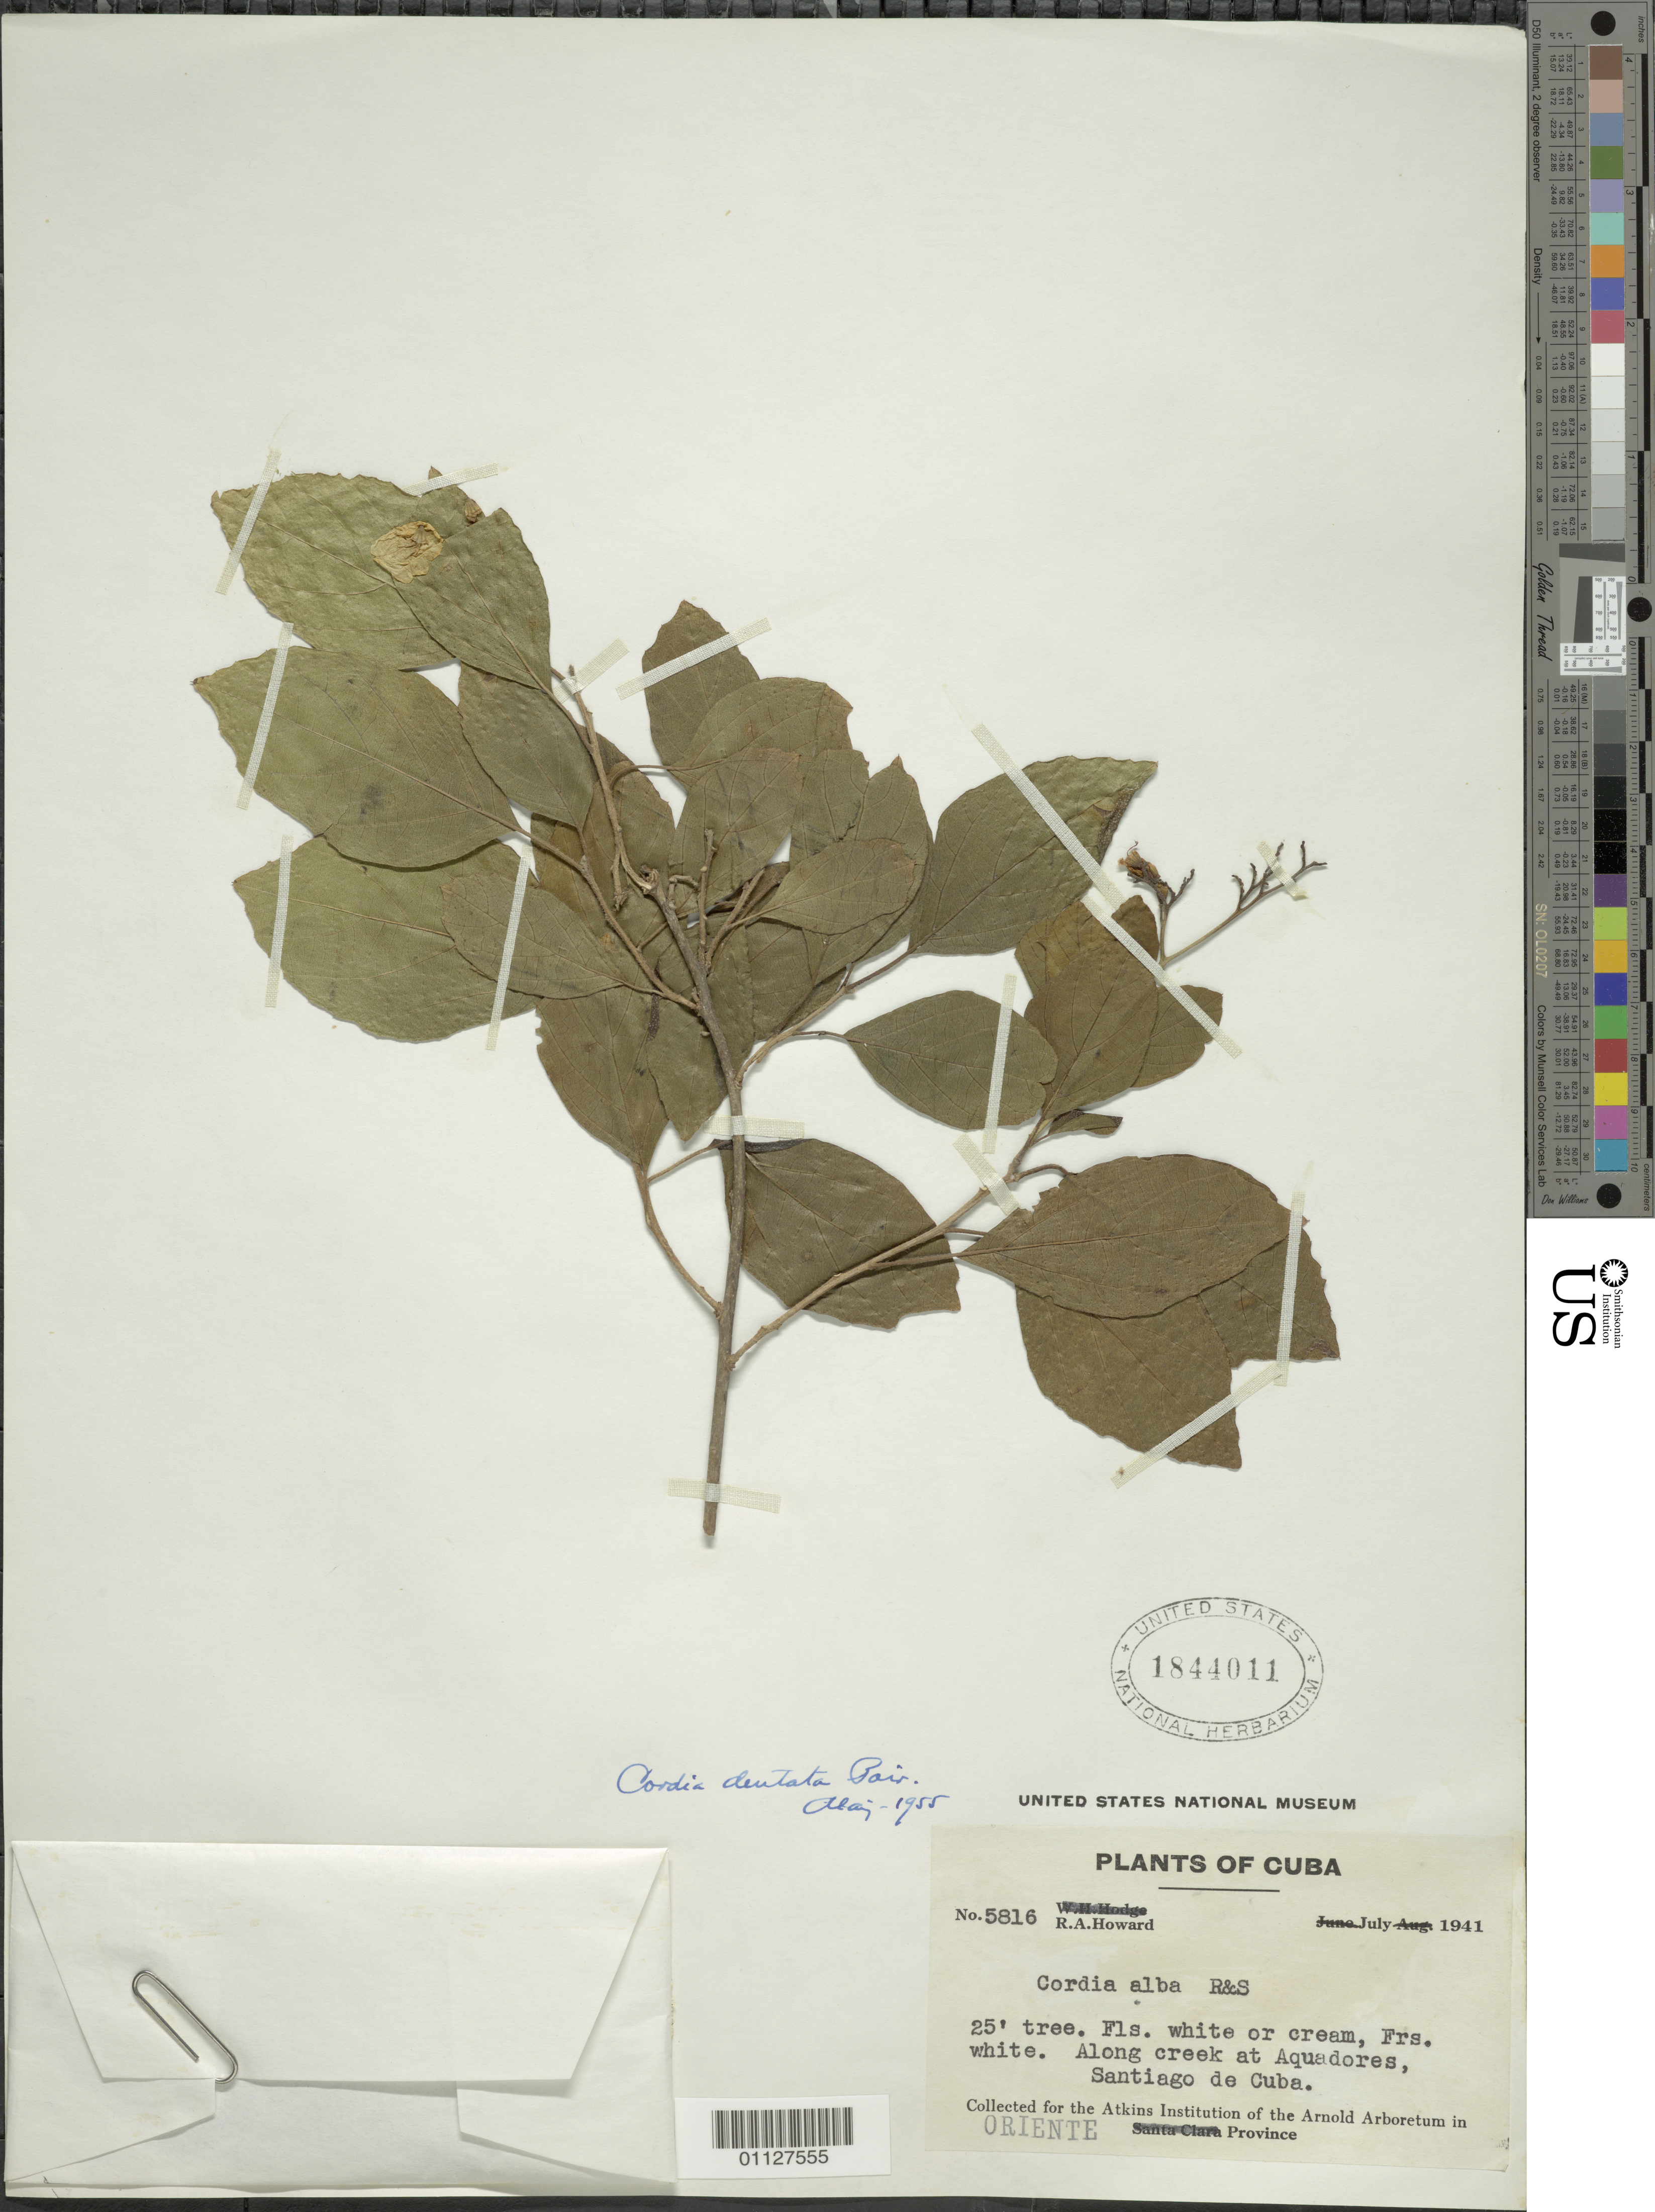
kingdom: Plantae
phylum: Tracheophyta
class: Magnoliopsida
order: Boraginales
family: Cordiaceae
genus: Cordia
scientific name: Cordia dentata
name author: Poir.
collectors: R. A. Howard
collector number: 5816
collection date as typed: Jul 1941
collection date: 1941-07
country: Cuba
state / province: Santiago de Cuba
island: Cuba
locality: Along creek at Aquadores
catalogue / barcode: US 1844011